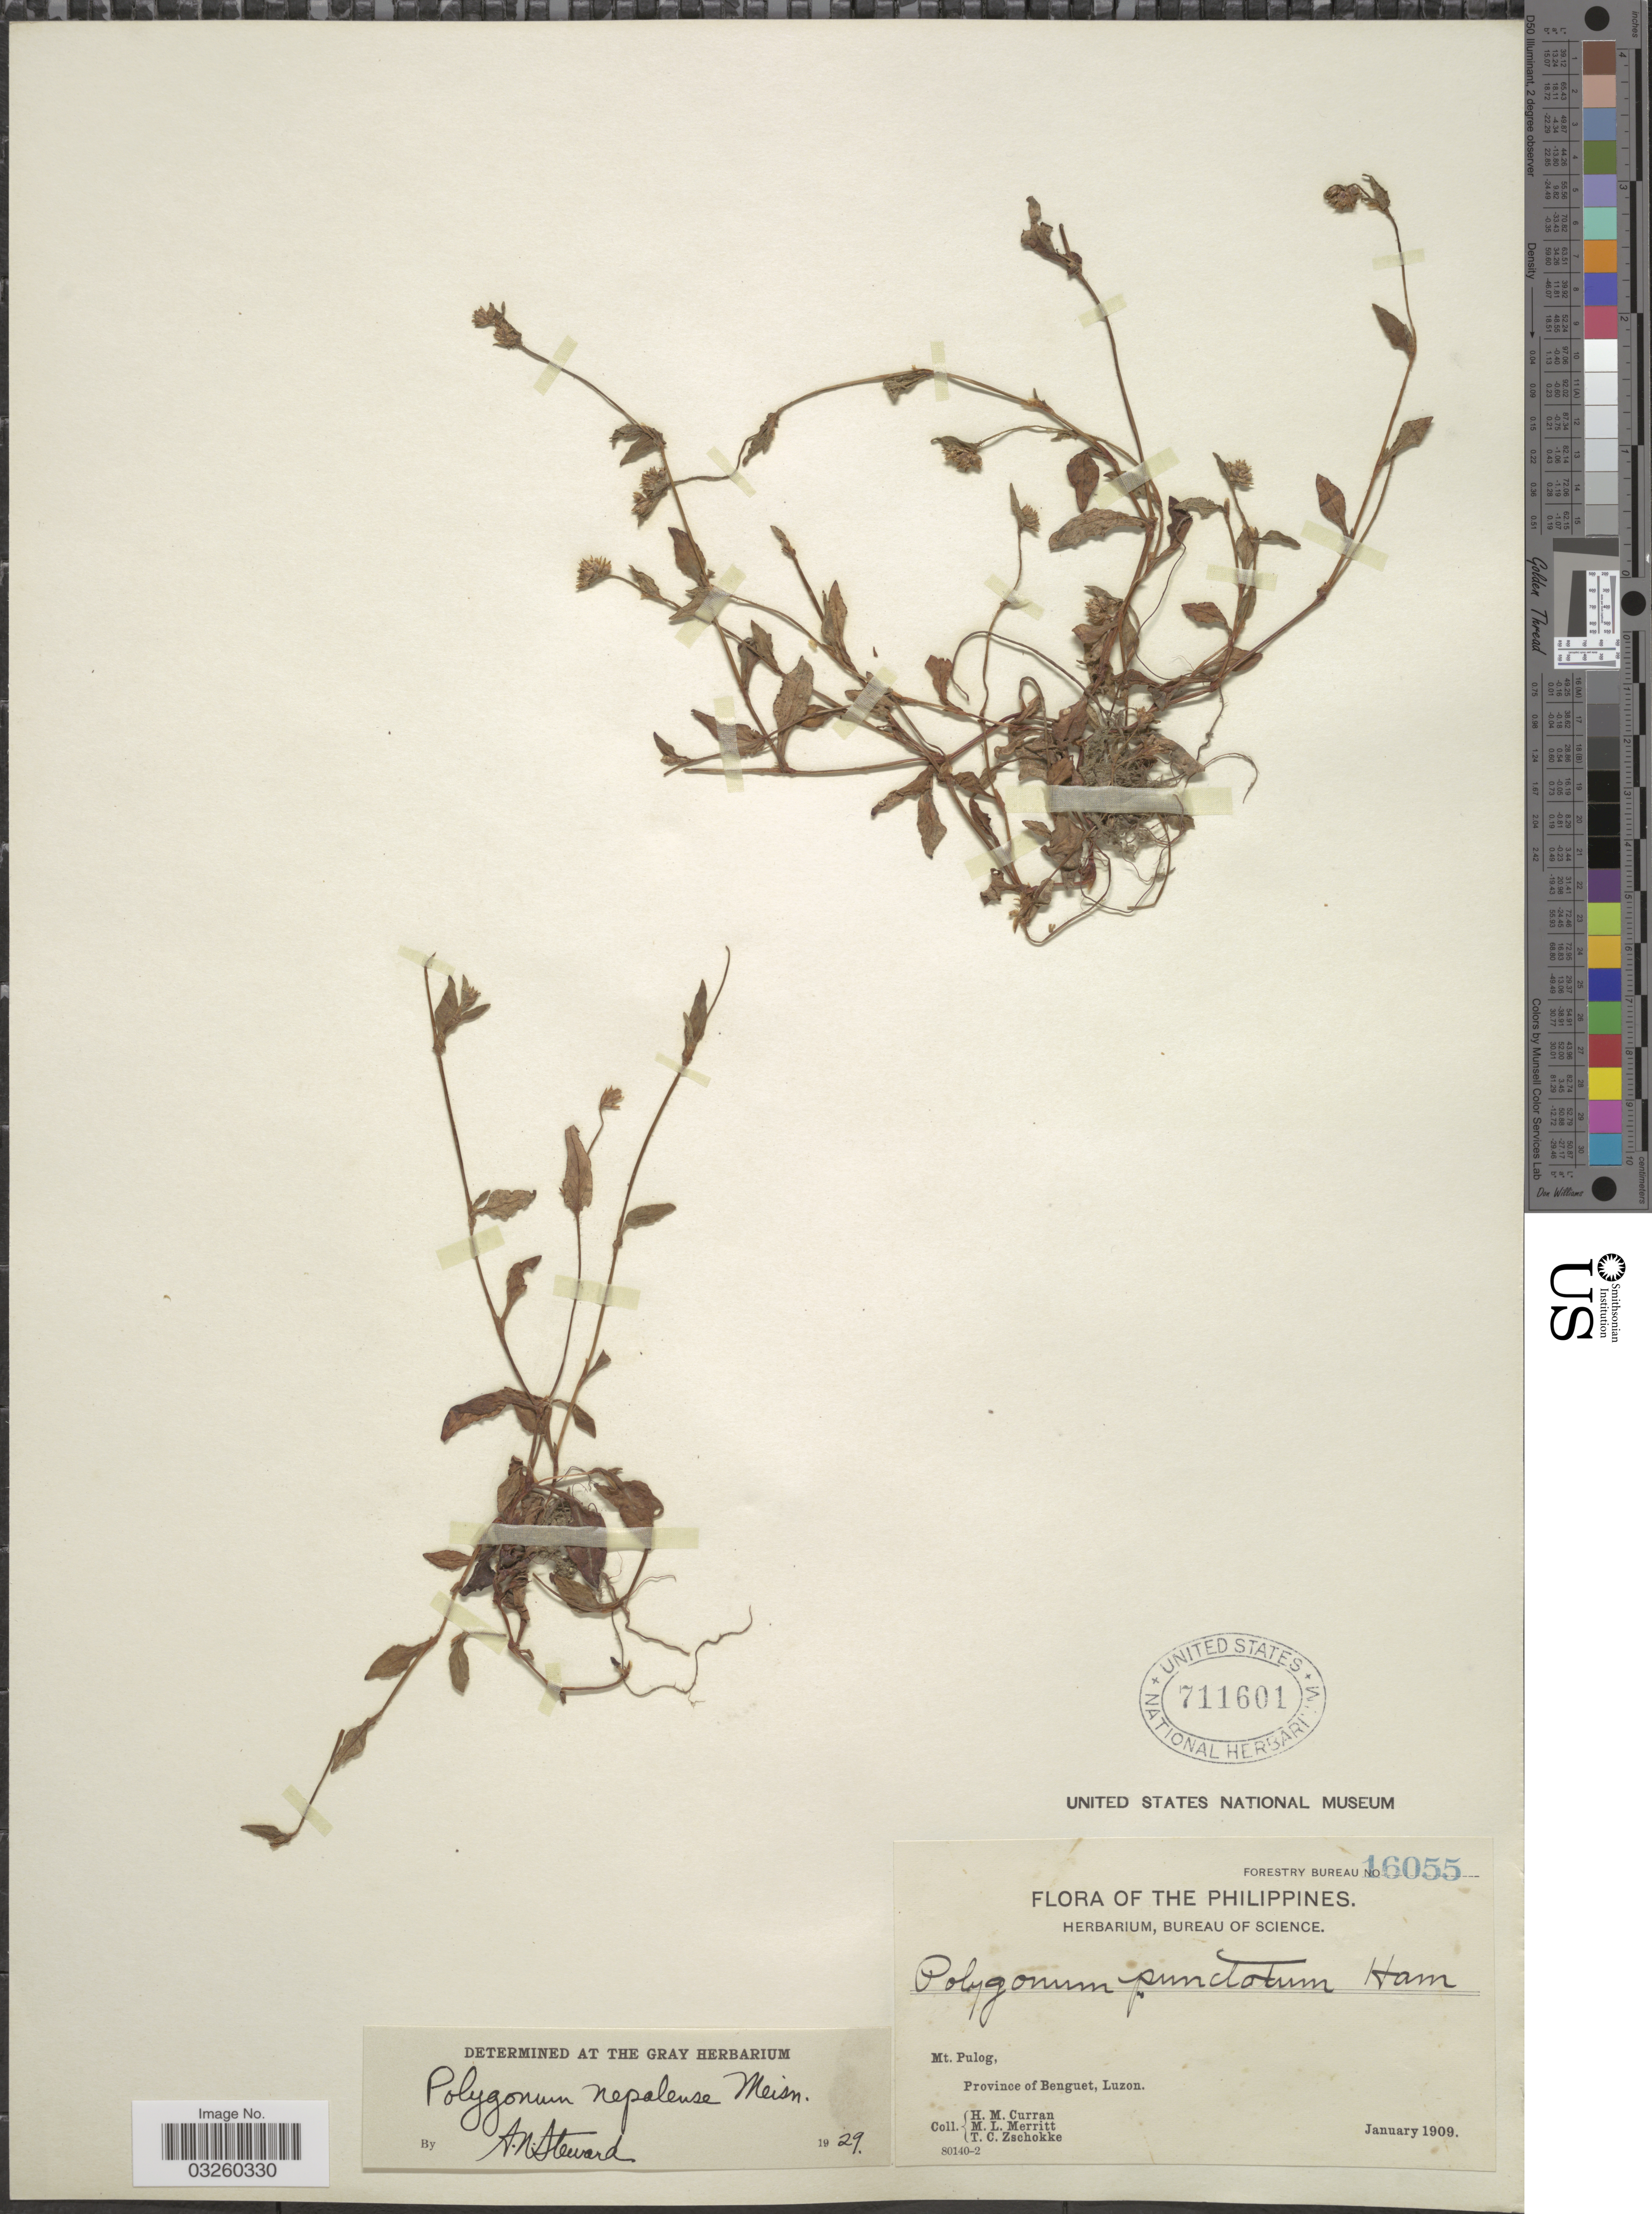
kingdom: Plantae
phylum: Tracheophyta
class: Magnoliopsida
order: Caryophyllales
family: Polygonaceae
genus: Polygonum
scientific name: Polygonum nepalense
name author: Meisn.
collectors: H. M. Curran, M. L. Merritt & T. C. Zschokke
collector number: Forestry Bureau 16055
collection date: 1909-01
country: Philippines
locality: Mt. Pulog, Province of Benguet, Luzon.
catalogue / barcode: US 711601